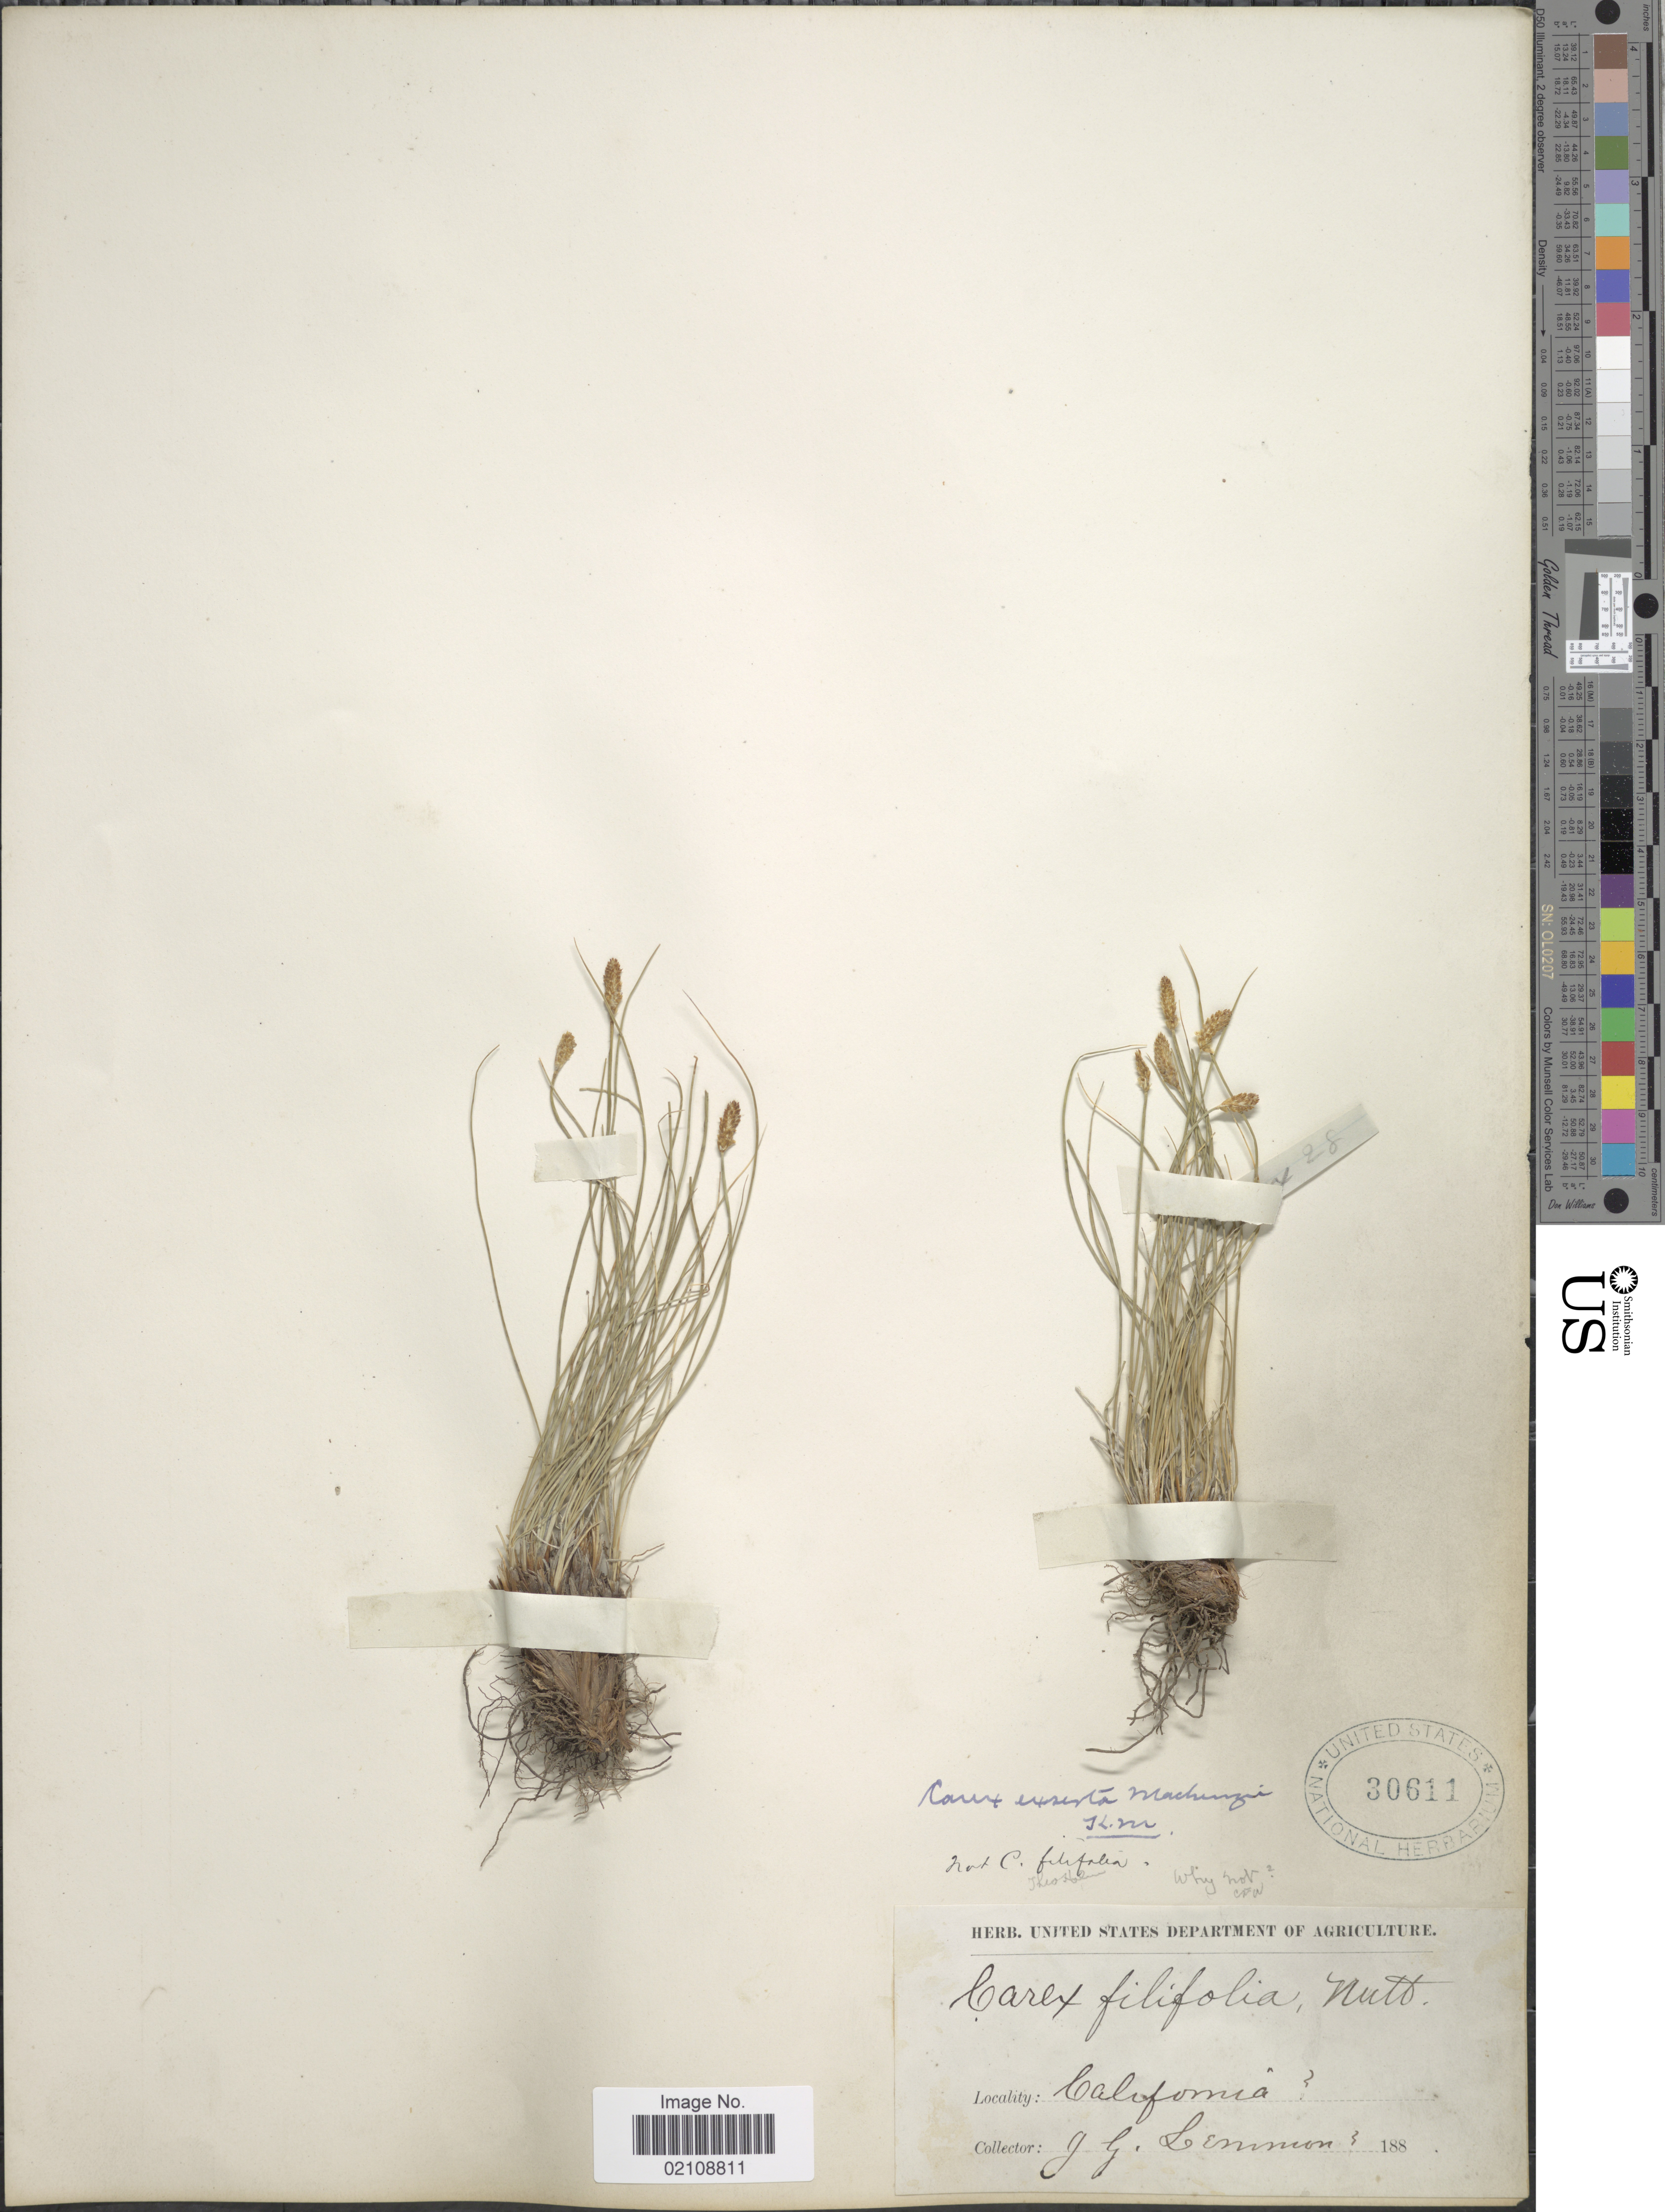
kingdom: Plantae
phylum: Tracheophyta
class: Liliopsida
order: Poales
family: Cyperaceae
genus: Carex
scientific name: Carex filifolia var. erostrata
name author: Kük.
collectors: J. Lemmon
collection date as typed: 188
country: United States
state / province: California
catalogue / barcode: US 30611